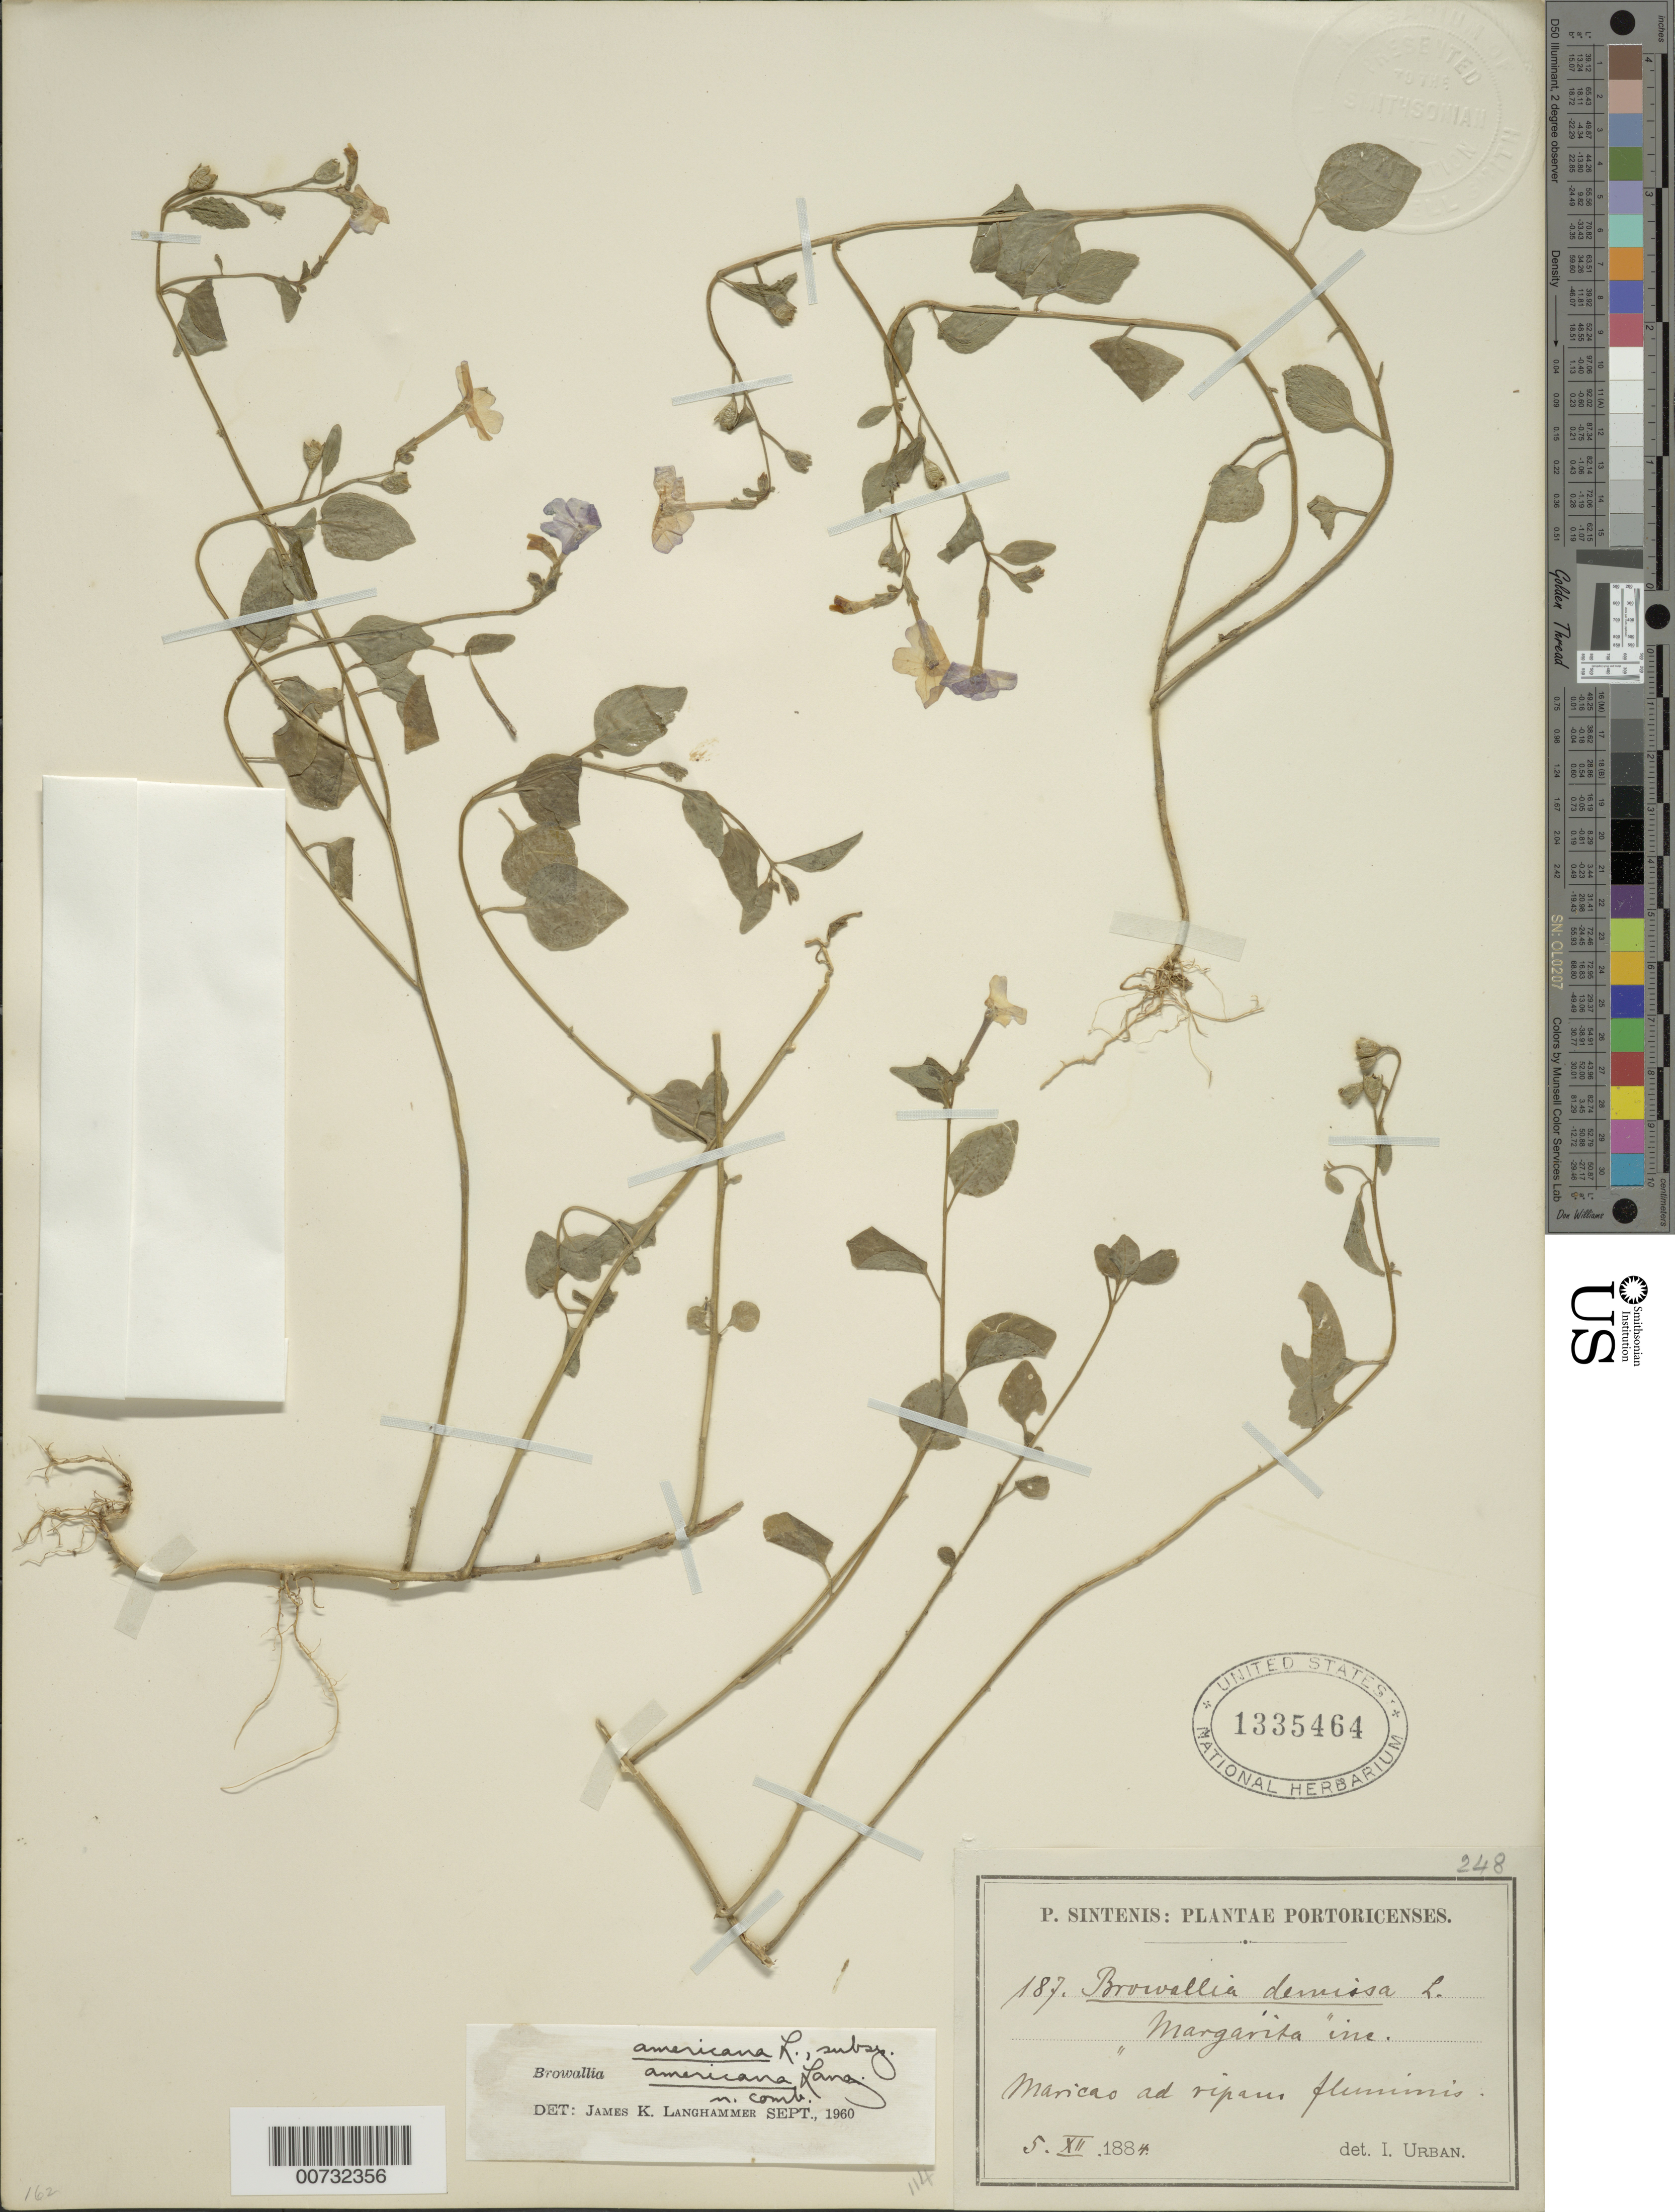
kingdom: Plantae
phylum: Tracheophyta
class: Magnoliopsida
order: Solanales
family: Solanaceae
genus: Browallia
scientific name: Browallia americana subsp. americana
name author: L.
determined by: Langhammer, J. K.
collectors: P. Sintenis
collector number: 187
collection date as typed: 05 Dec 1884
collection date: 1884-12-05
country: Puerto Rico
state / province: Maricao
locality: Maricao ad ripam fluminis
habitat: Ad ripam fluminis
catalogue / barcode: US 1335464